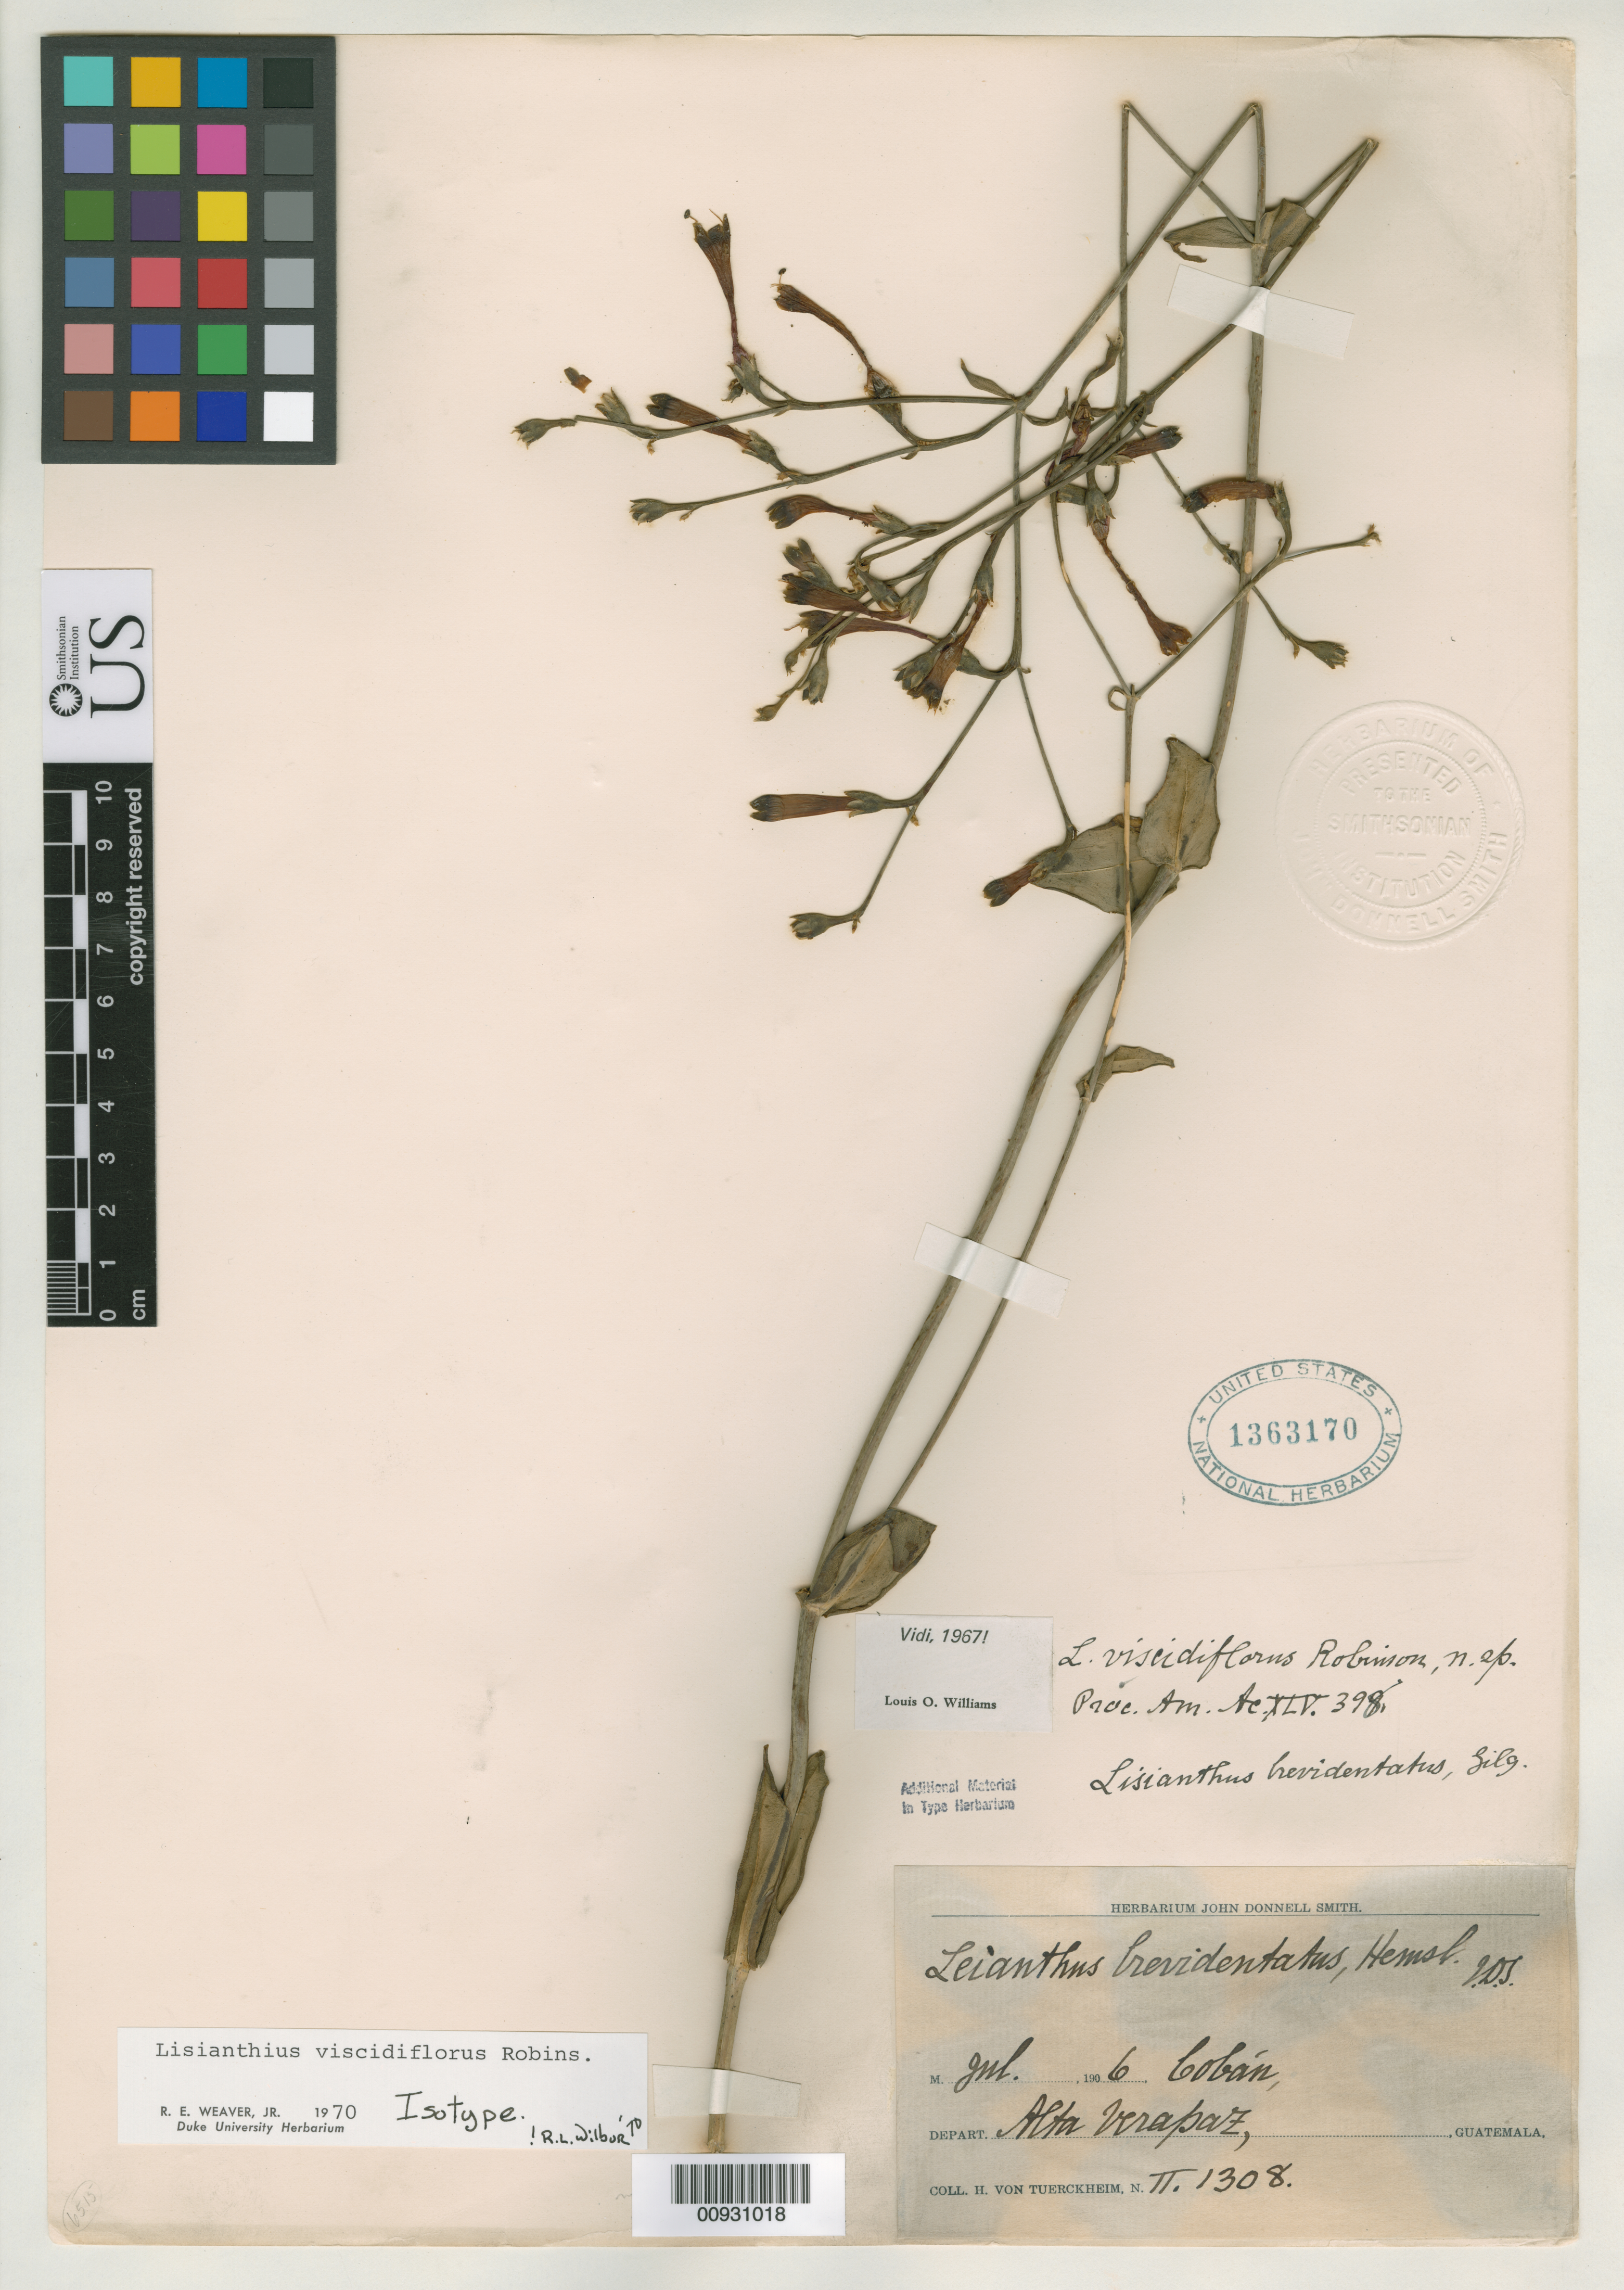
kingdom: Plantae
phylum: Tracheophyta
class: Magnoliopsida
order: Gentianales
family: Gentianaceae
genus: Lisianthius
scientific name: Lisianthius viscidiflorus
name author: B.L. Rob.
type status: Isotype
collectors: H. von Türckheim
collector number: II.1308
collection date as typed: Jul 1906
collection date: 1906-07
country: Guatemala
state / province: Alta Verapaz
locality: Cobán.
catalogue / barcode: US 1363170